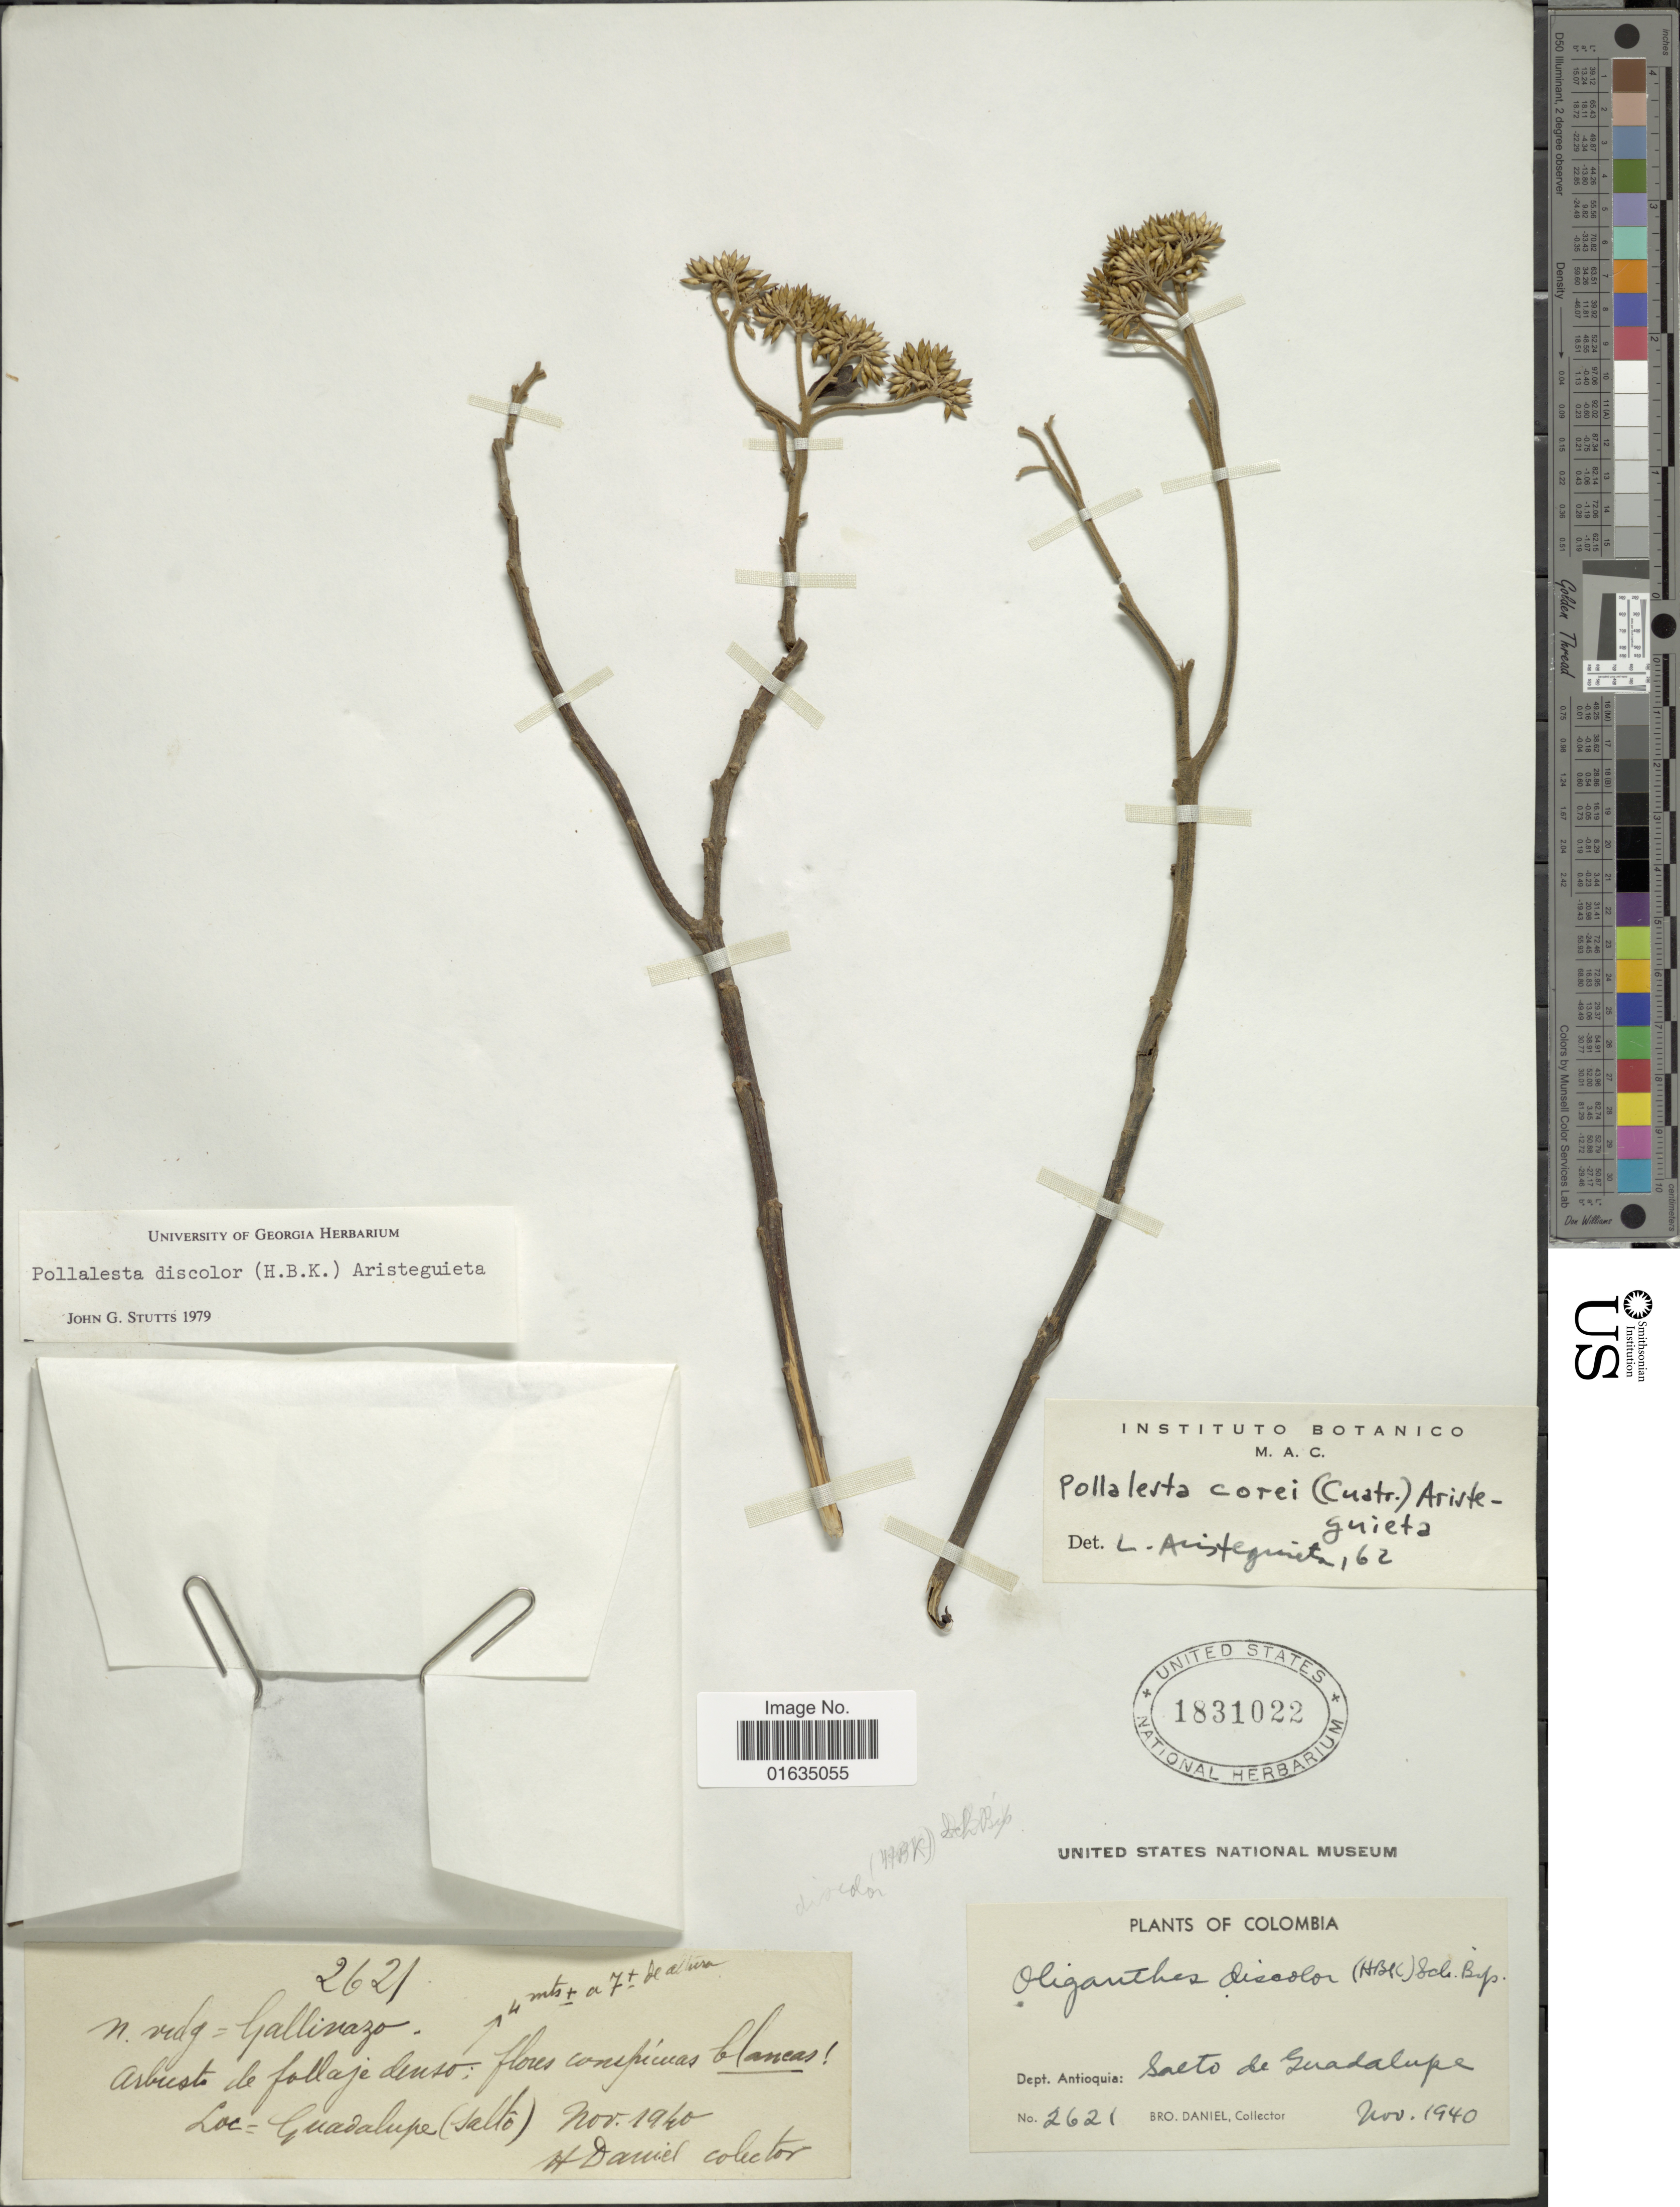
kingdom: Plantae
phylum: Tracheophyta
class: Magnoliopsida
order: Asterales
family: Asteraceae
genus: Pollalesta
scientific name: Pollalesta discolor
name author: (Kunth) Aristeg.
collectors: Bro. Daniel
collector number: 2621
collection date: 1940-11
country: Colombia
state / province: Antioquia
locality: Dept. Antioquia, Salto de Guadalupe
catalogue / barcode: US 1831022